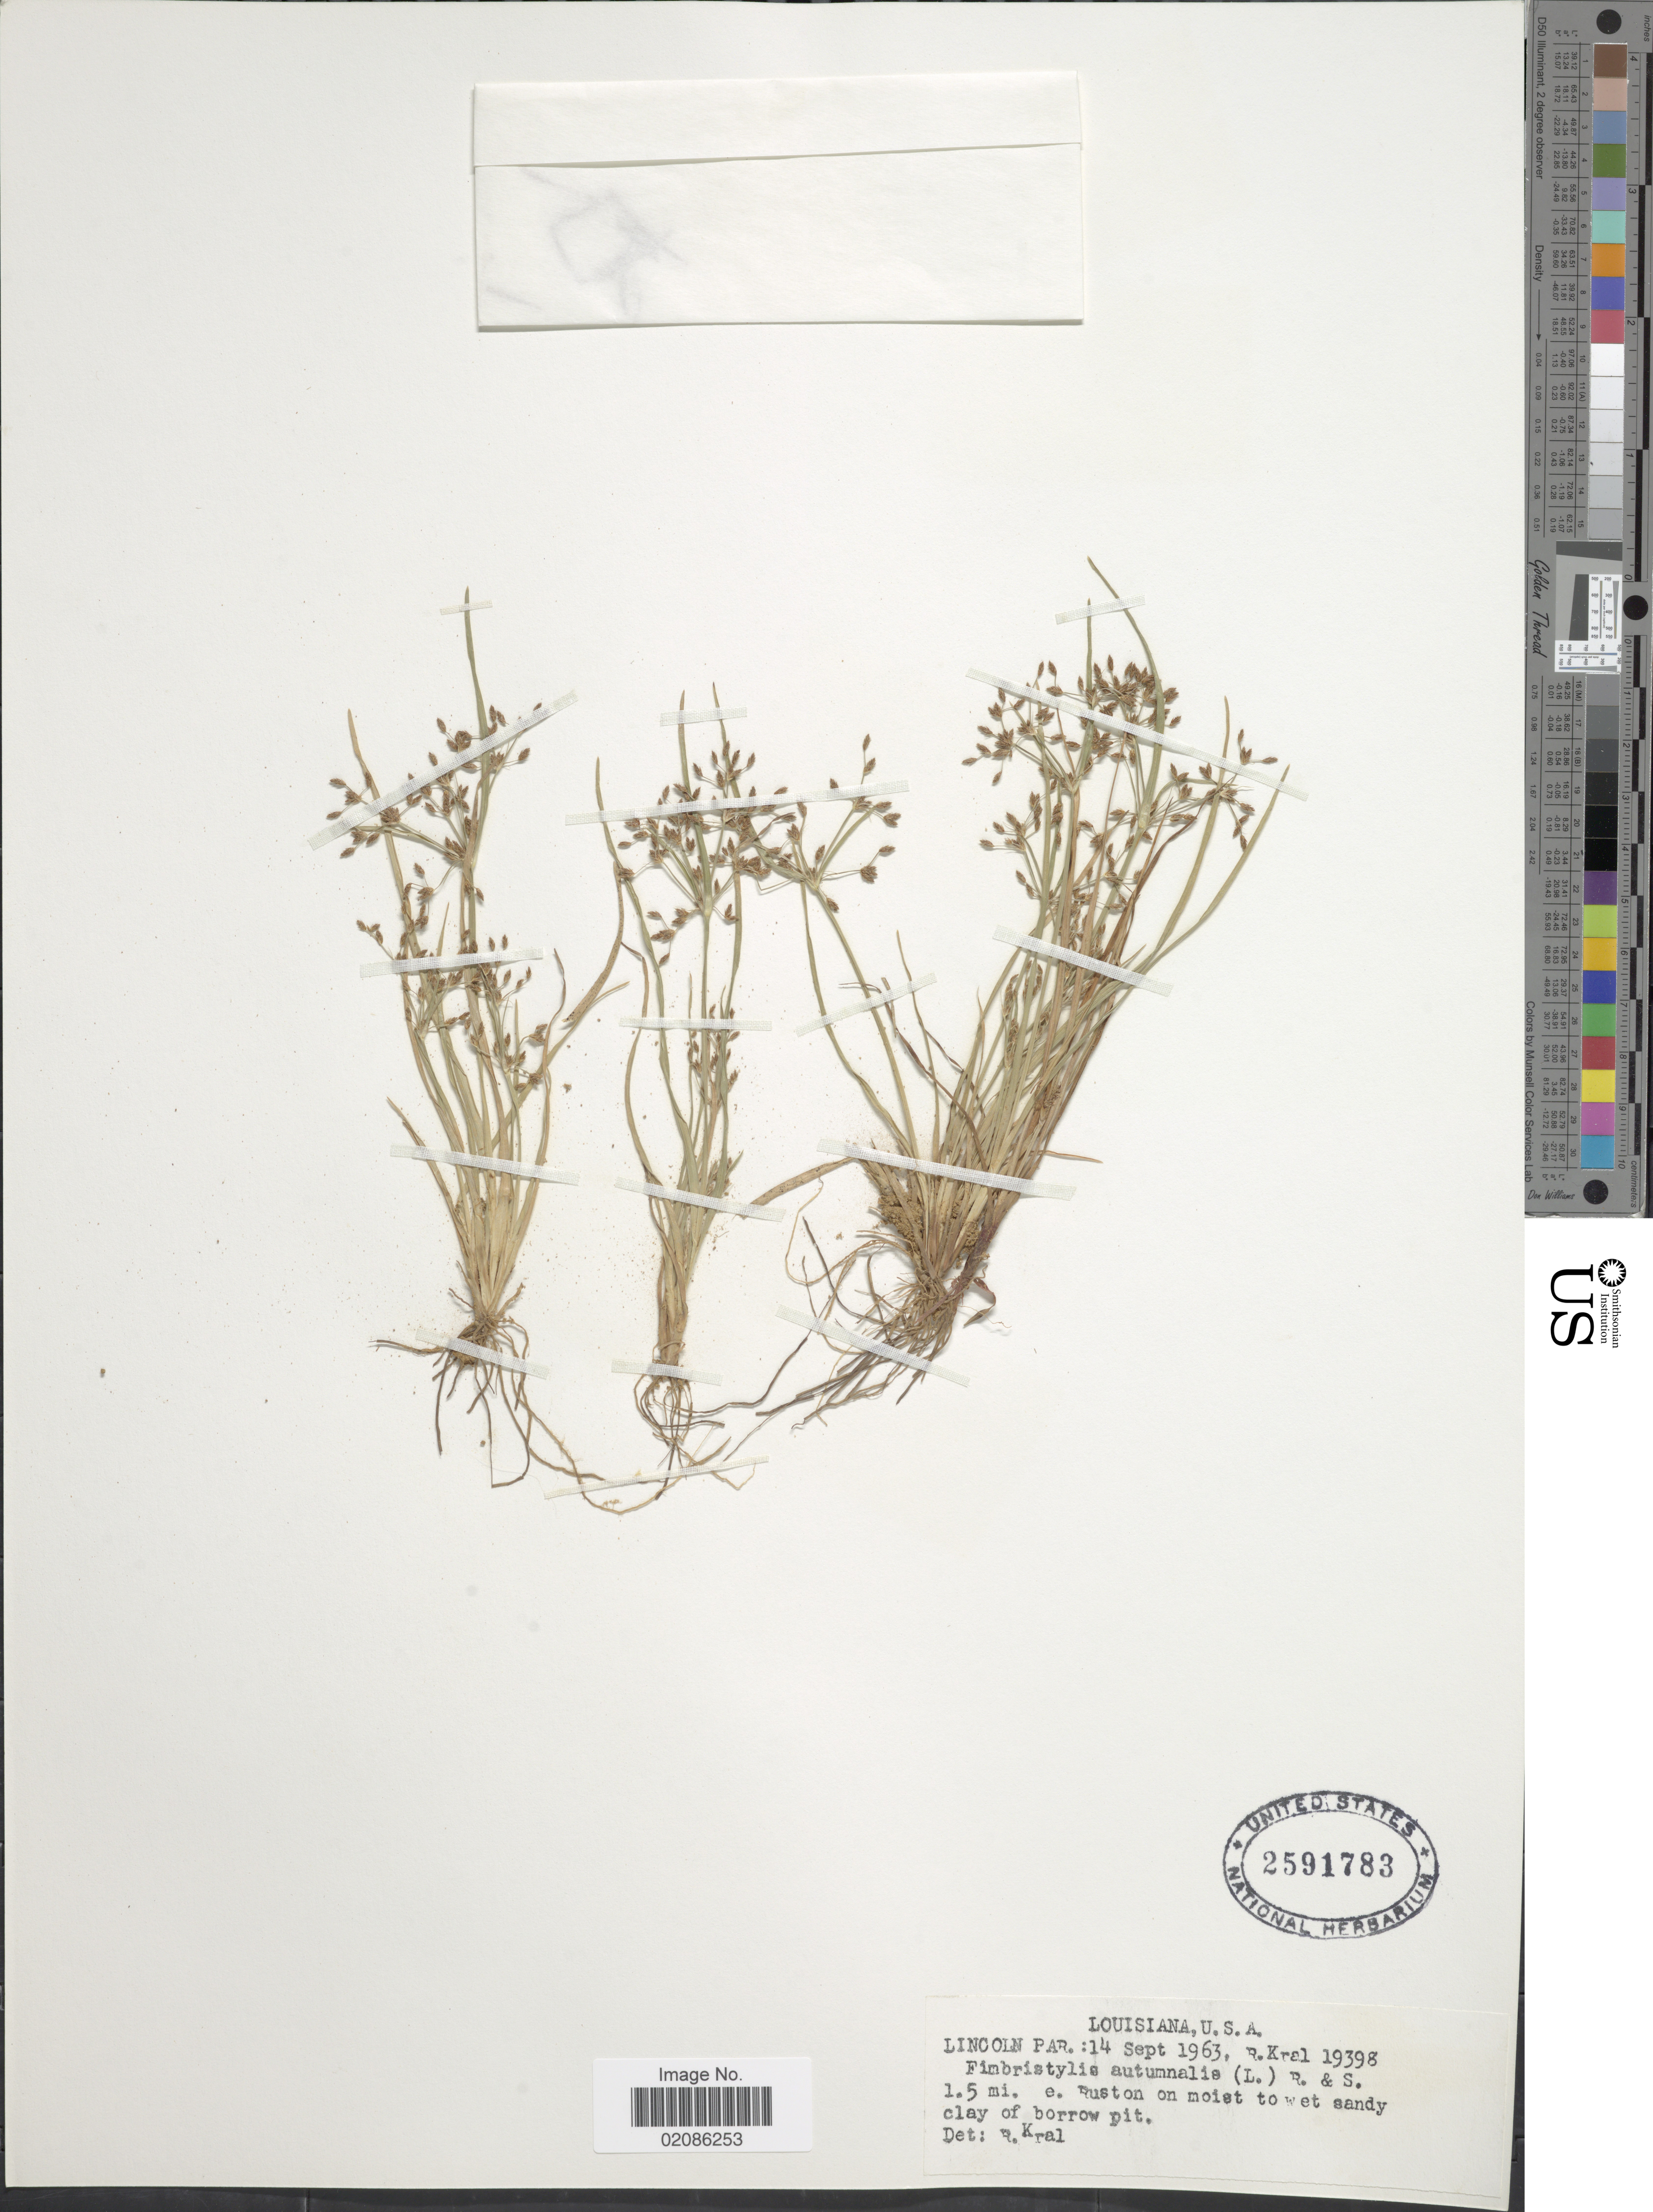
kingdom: Plantae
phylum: Tracheophyta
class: Liliopsida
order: Poales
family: Cyperaceae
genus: Fimbristylis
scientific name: Fimbristylis autumnalis (L.) Roem. & Schult.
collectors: R. Kral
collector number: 19398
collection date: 1963-09-14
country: United States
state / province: Louisiana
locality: Lincoln Par; 1.5 mi e Ruston on moist to wet sandy clay of borrow pit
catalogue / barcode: US 2591783